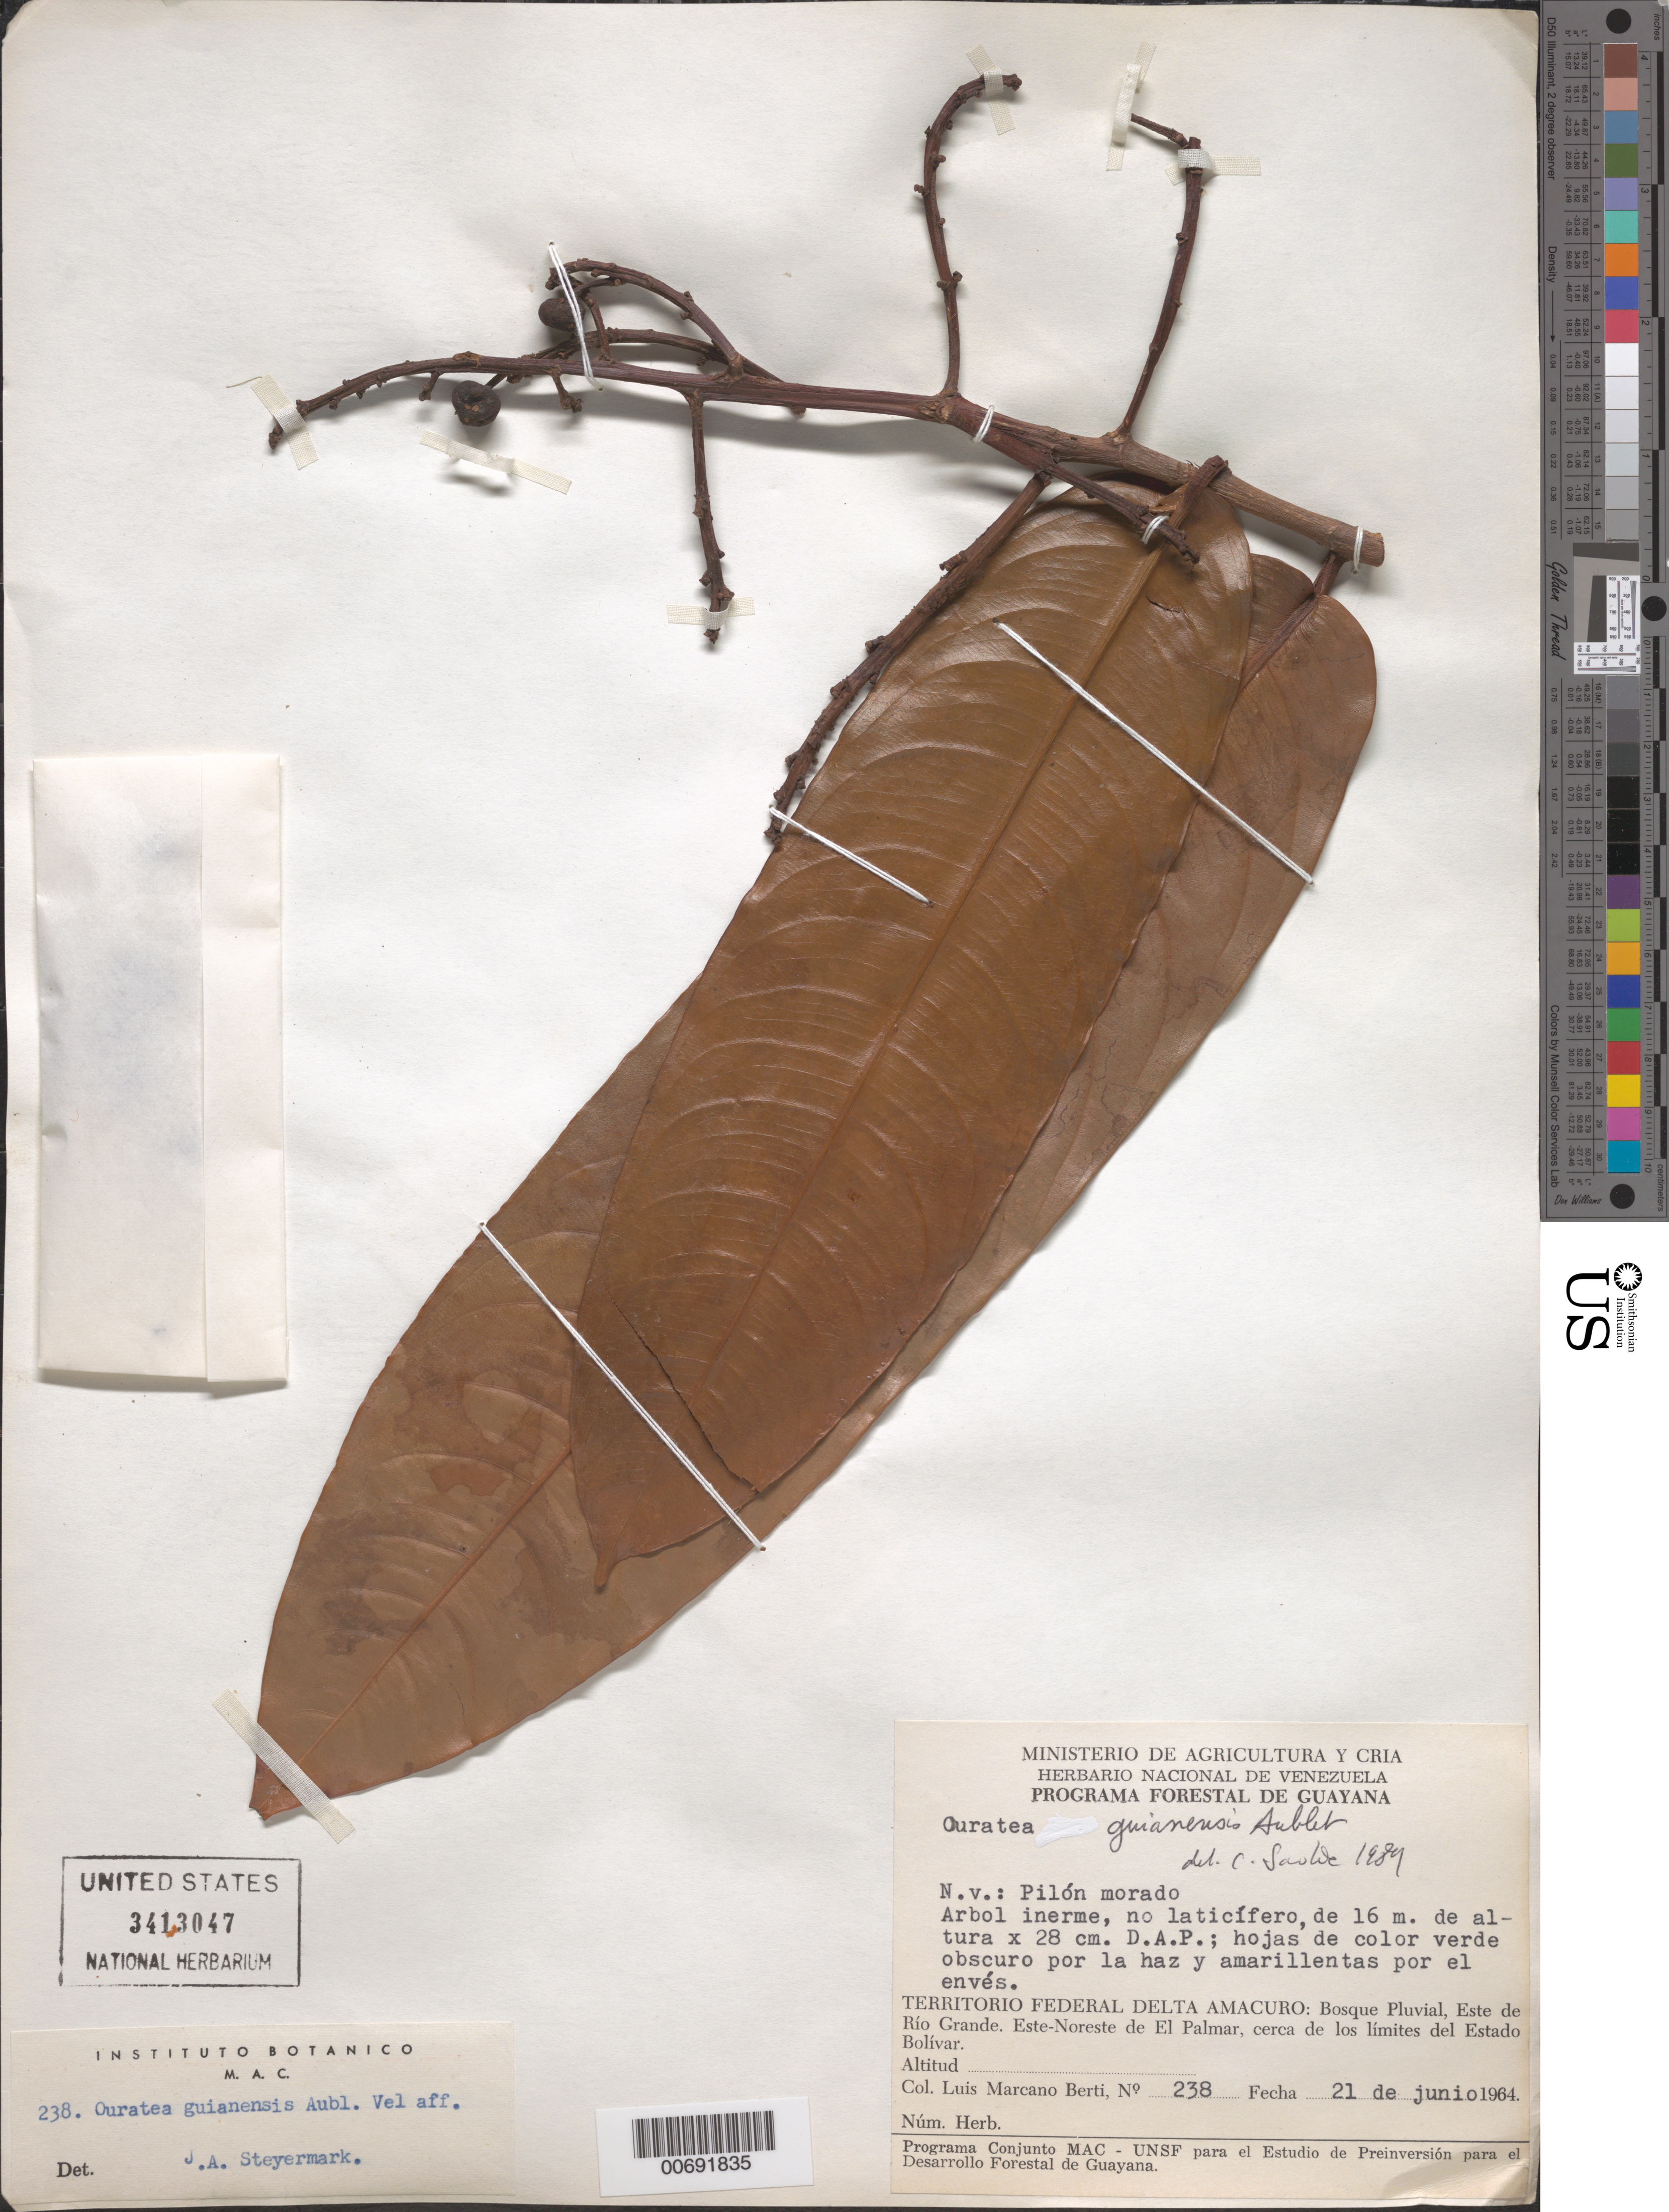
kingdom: Plantae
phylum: Tracheophyta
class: Magnoliopsida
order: Malpighiales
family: Ochnaceae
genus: Ouratea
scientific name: Ouratea guianensis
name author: Aubl.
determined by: Sastre, C. H. L.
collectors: L. Marcano-Berti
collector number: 238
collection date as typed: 21-Jun-64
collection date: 1964-06-21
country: Venezuela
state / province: Delta Amacuro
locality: Este de Río Grande, ENE de El Palmar, cerca de los limites del Estado Bolívar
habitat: Bosque pluvial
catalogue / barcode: US 3413047